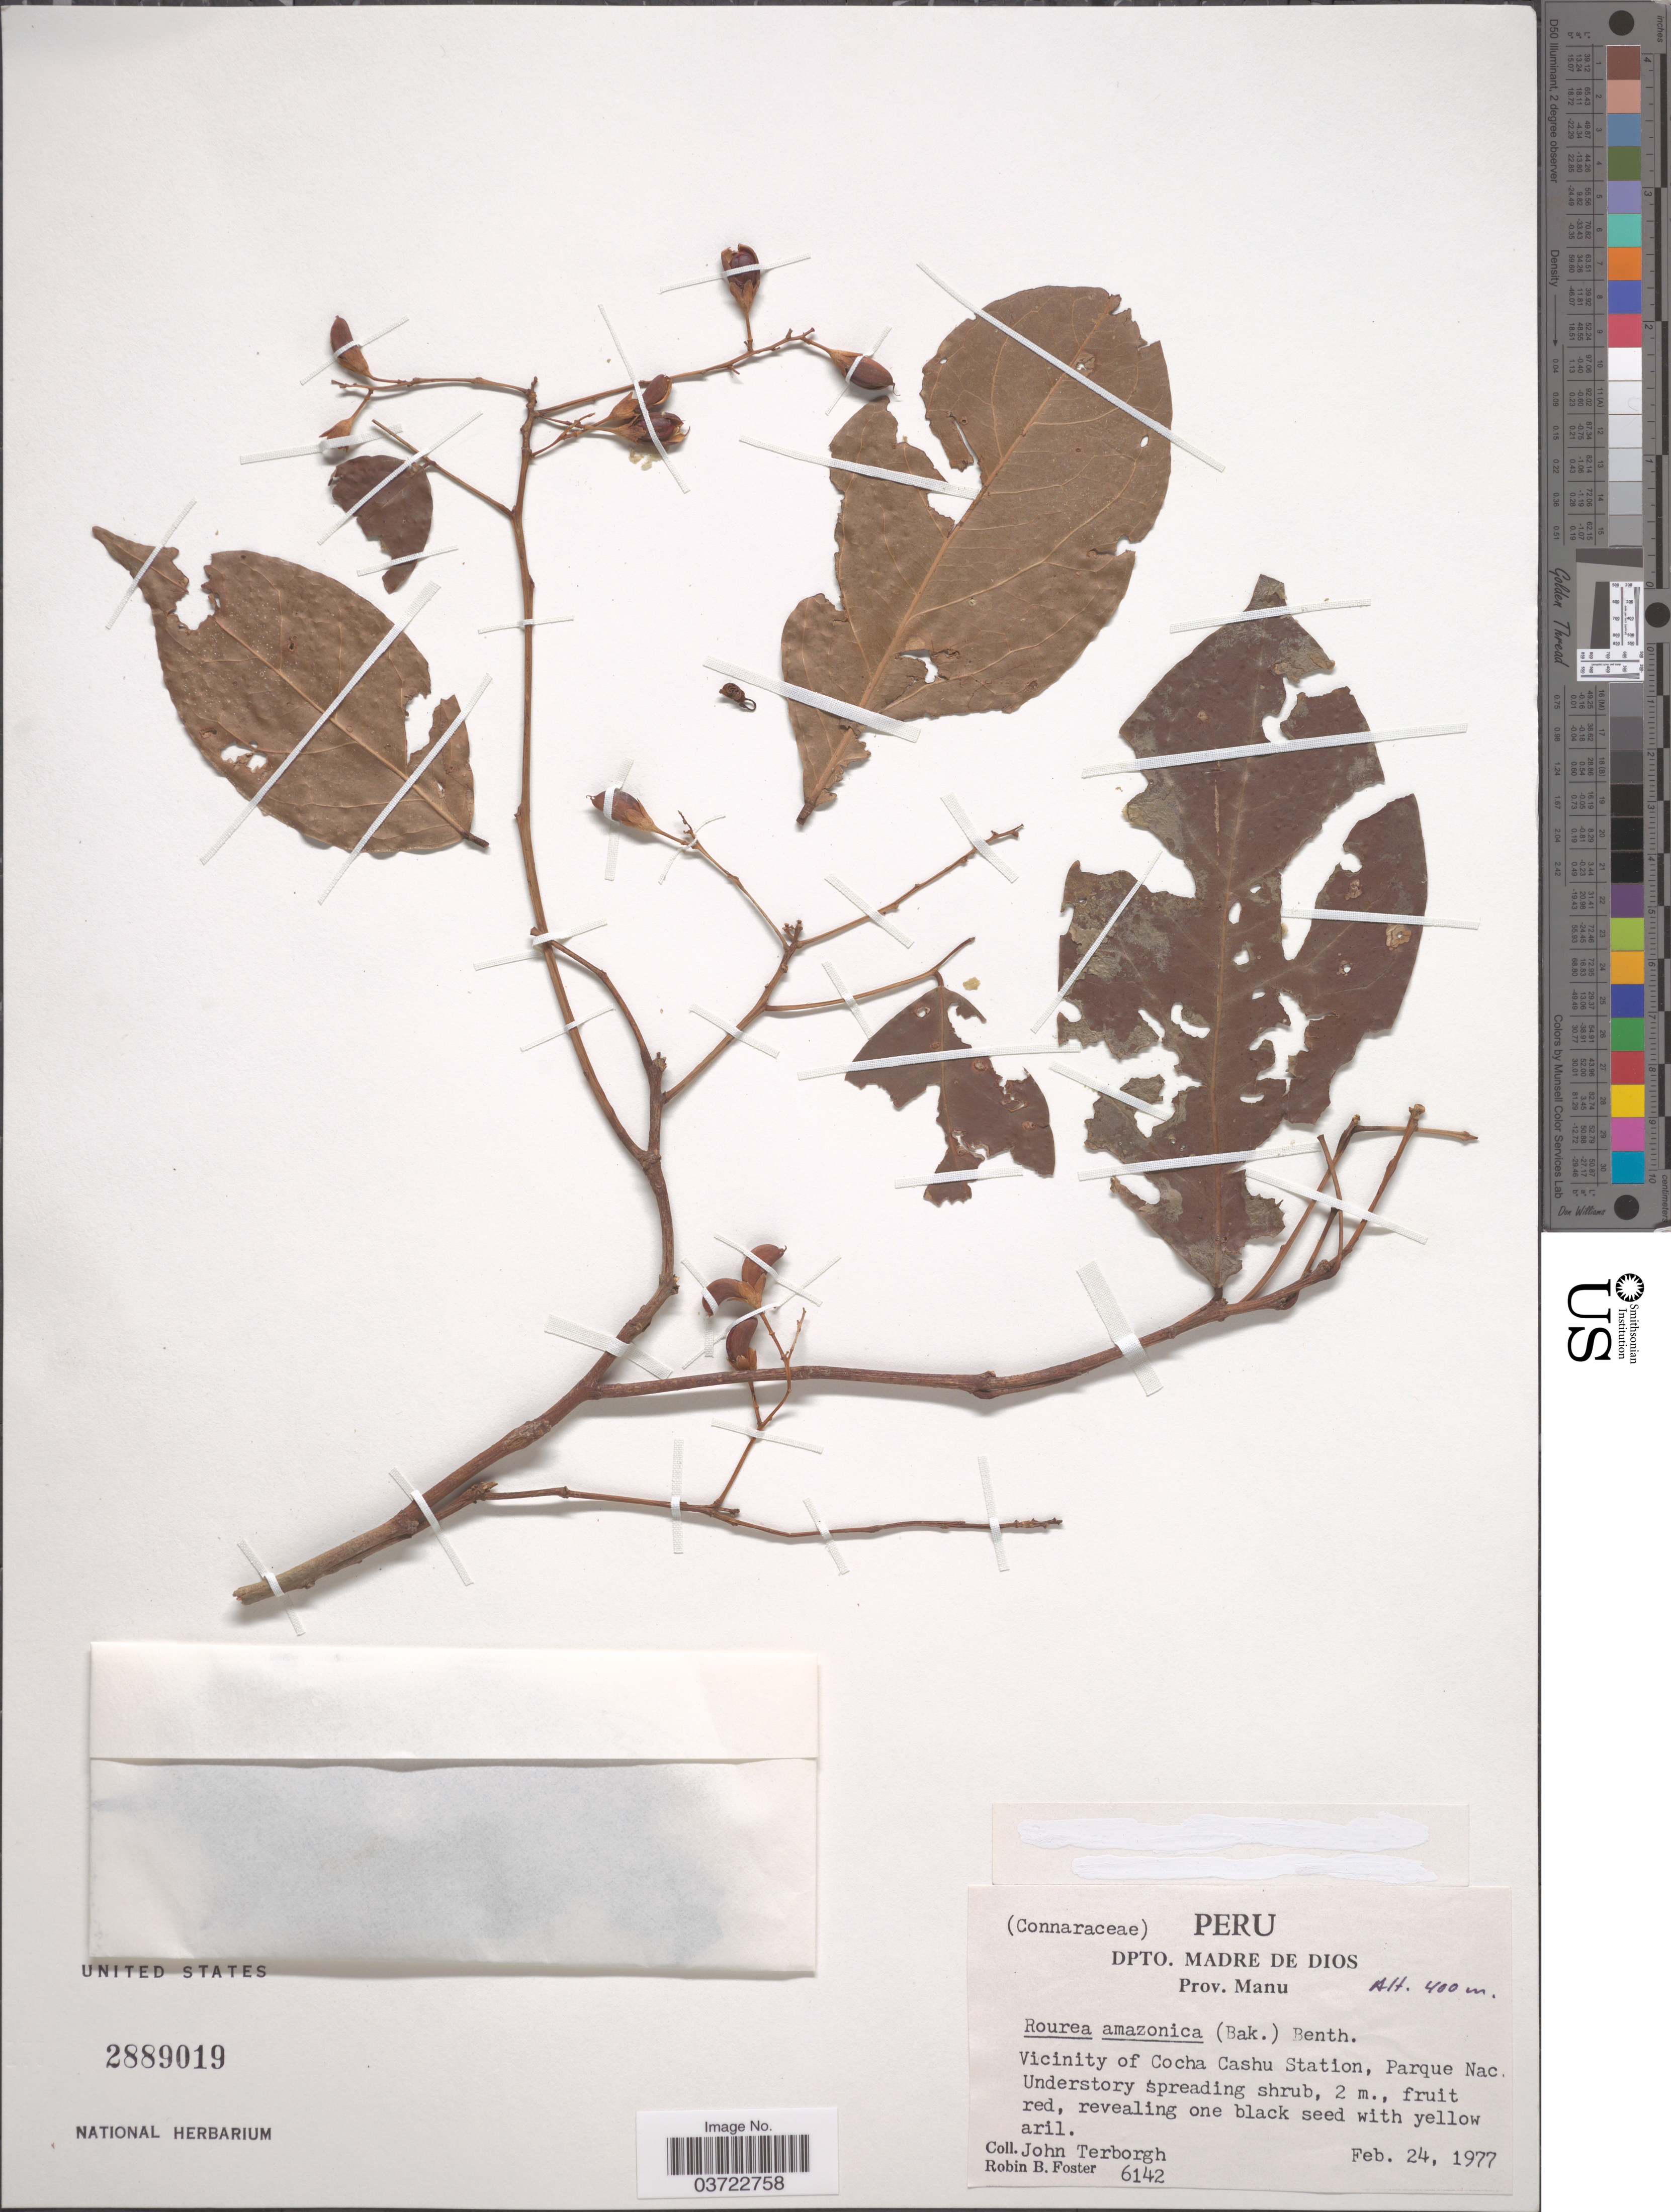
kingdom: Plantae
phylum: Tracheophyta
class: Magnoliopsida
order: Oxalidales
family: Connaraceae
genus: Rourea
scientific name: Rourea amazonica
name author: (Baker) Radlk.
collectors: J. Terborgh & R. B. Foster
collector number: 6142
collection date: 1977-02-24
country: Peru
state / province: Madre de Dios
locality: Dpto. Madre de Dios. Prov. Manu. Vicinity of Cocha Cashu Station, Parque Nac. Understory.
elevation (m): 400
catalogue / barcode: US 2889019